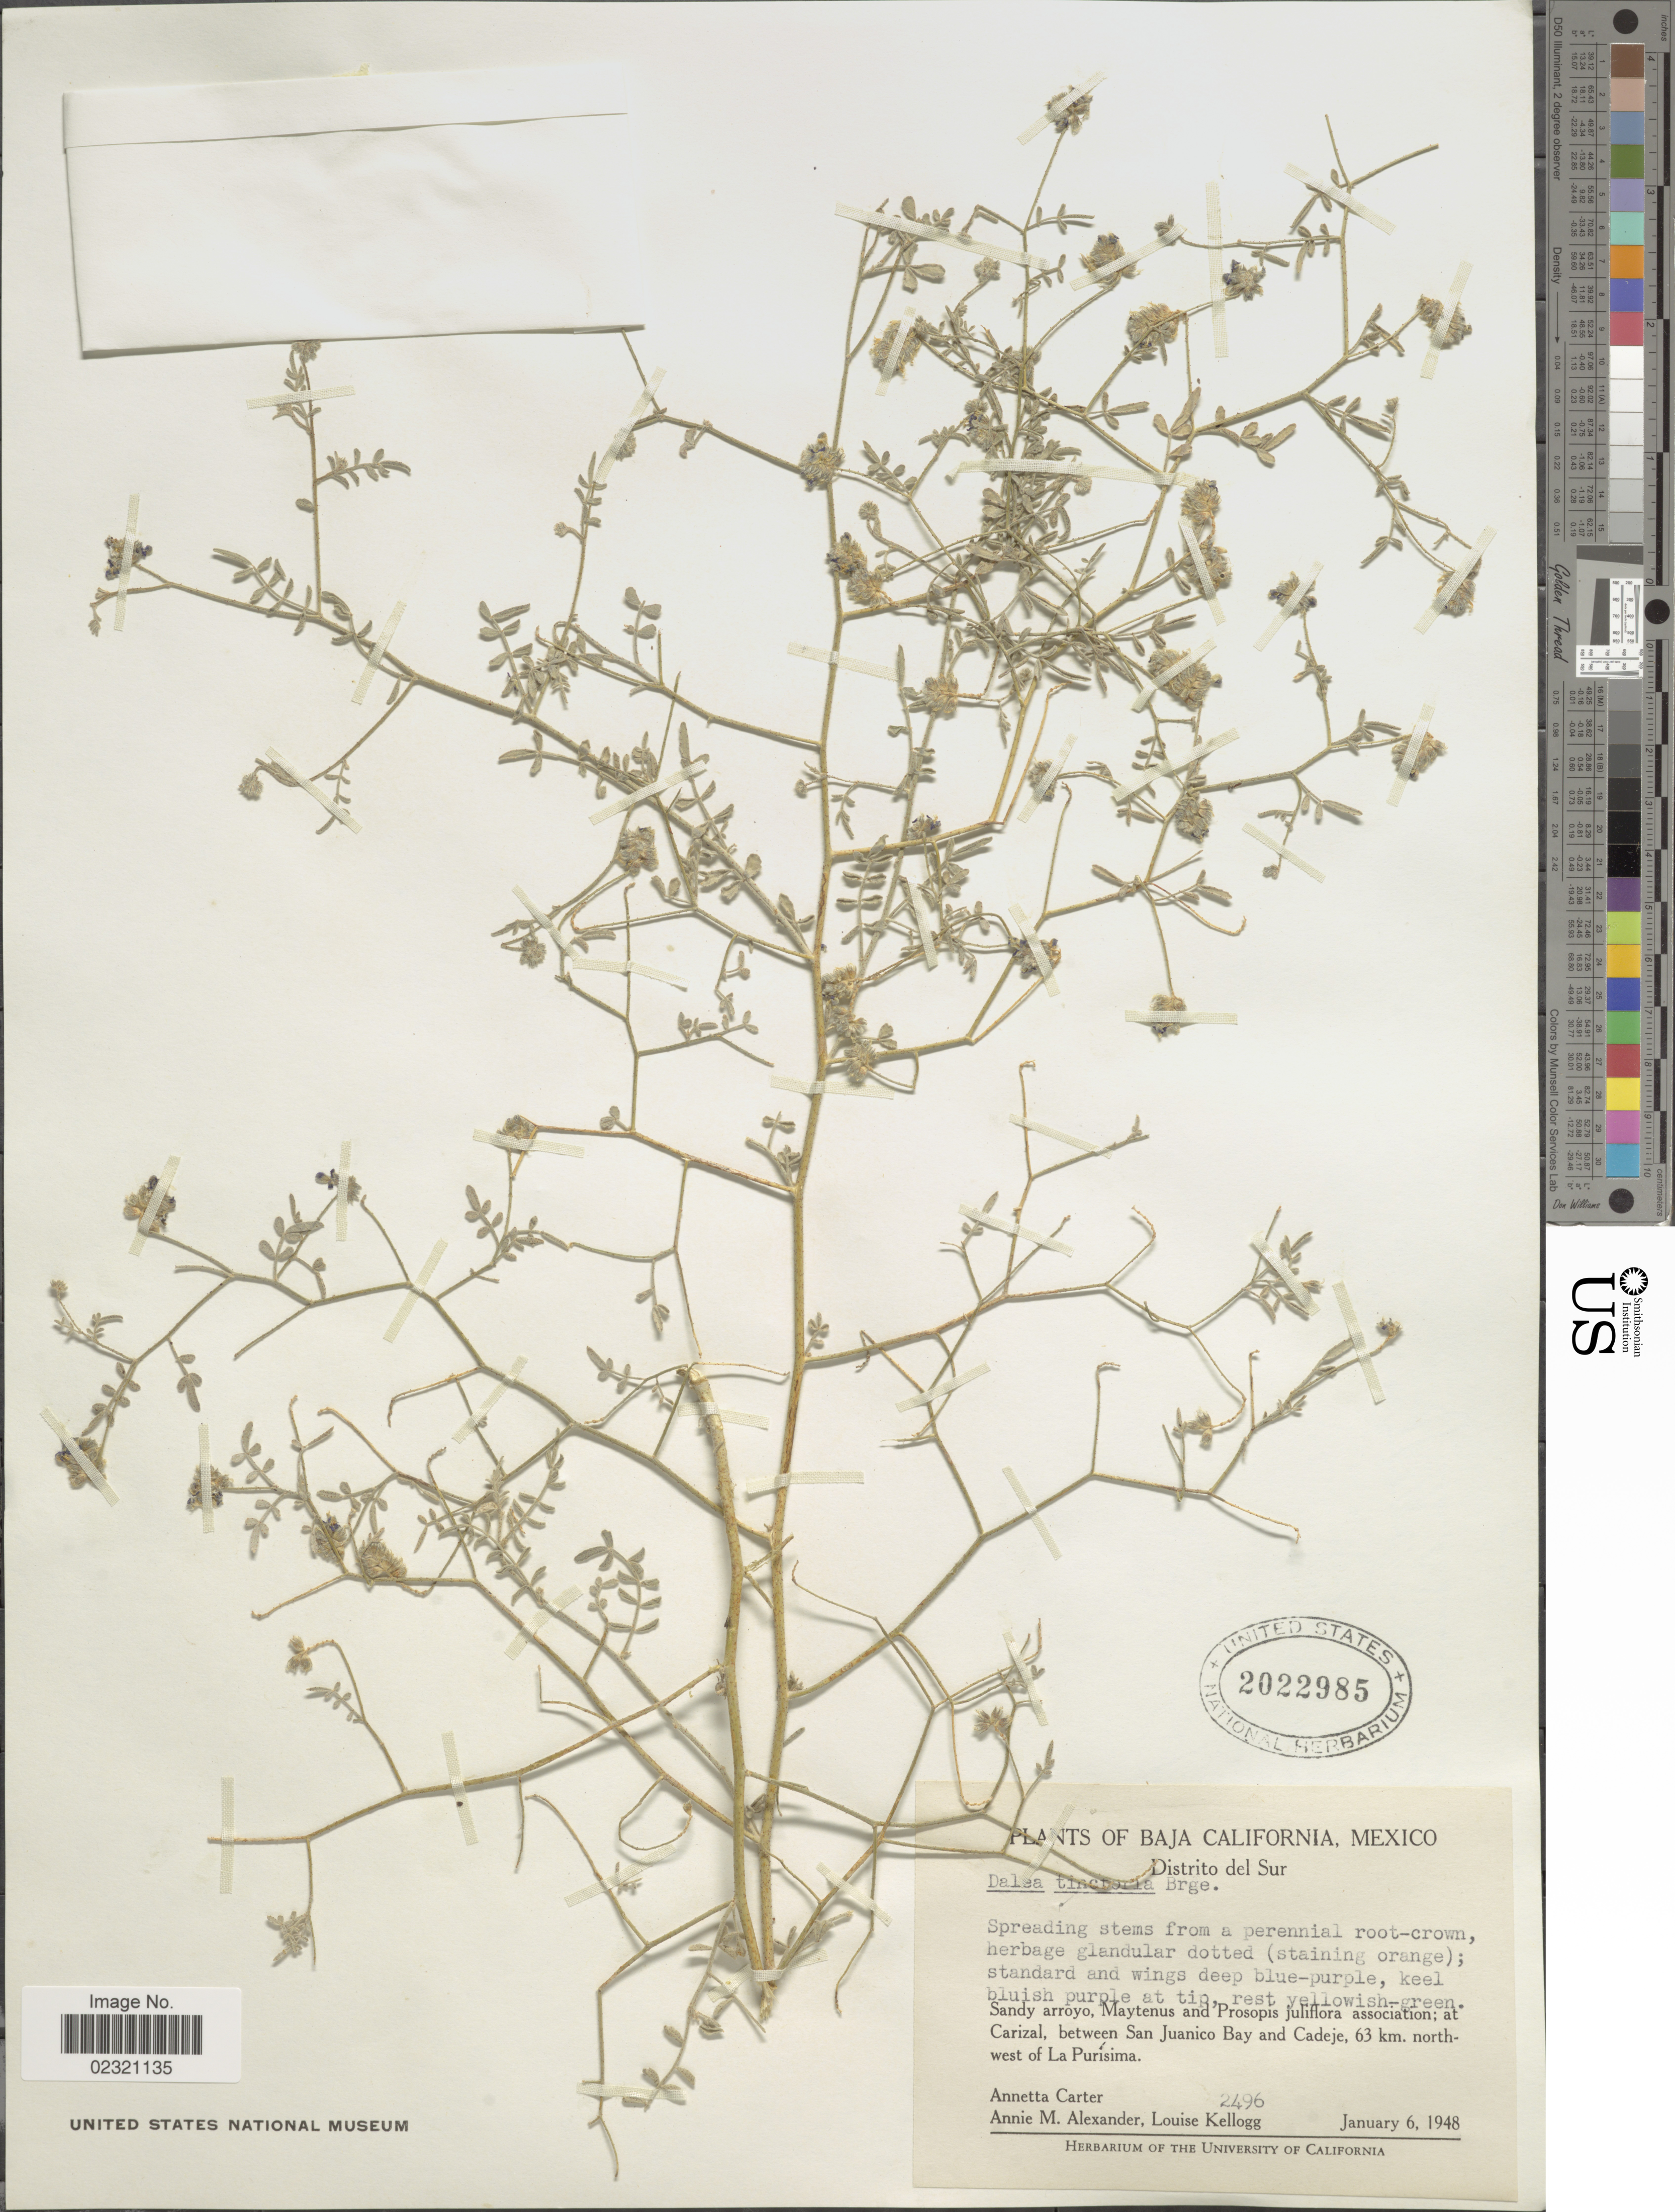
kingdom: Plantae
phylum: Tracheophyta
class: Magnoliopsida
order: Fabales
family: Fabaceae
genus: Psorothamnus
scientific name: Psorothamnus emoryi var. arenarius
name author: (Brandegee) Rydb.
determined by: Strong, M. T., (US), Smithsonian Institution - National Museum of Natural History (UNITED STATES)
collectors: A. Carter, A. M. Alexander & L. Kellogg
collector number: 2496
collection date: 1948-01-06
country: Mexico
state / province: Baja California Sur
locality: Distrito del Sur, at Carizal, between San Juanico Bay and Cadeje 63 km northwest of La Purisima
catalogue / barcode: US 2022985